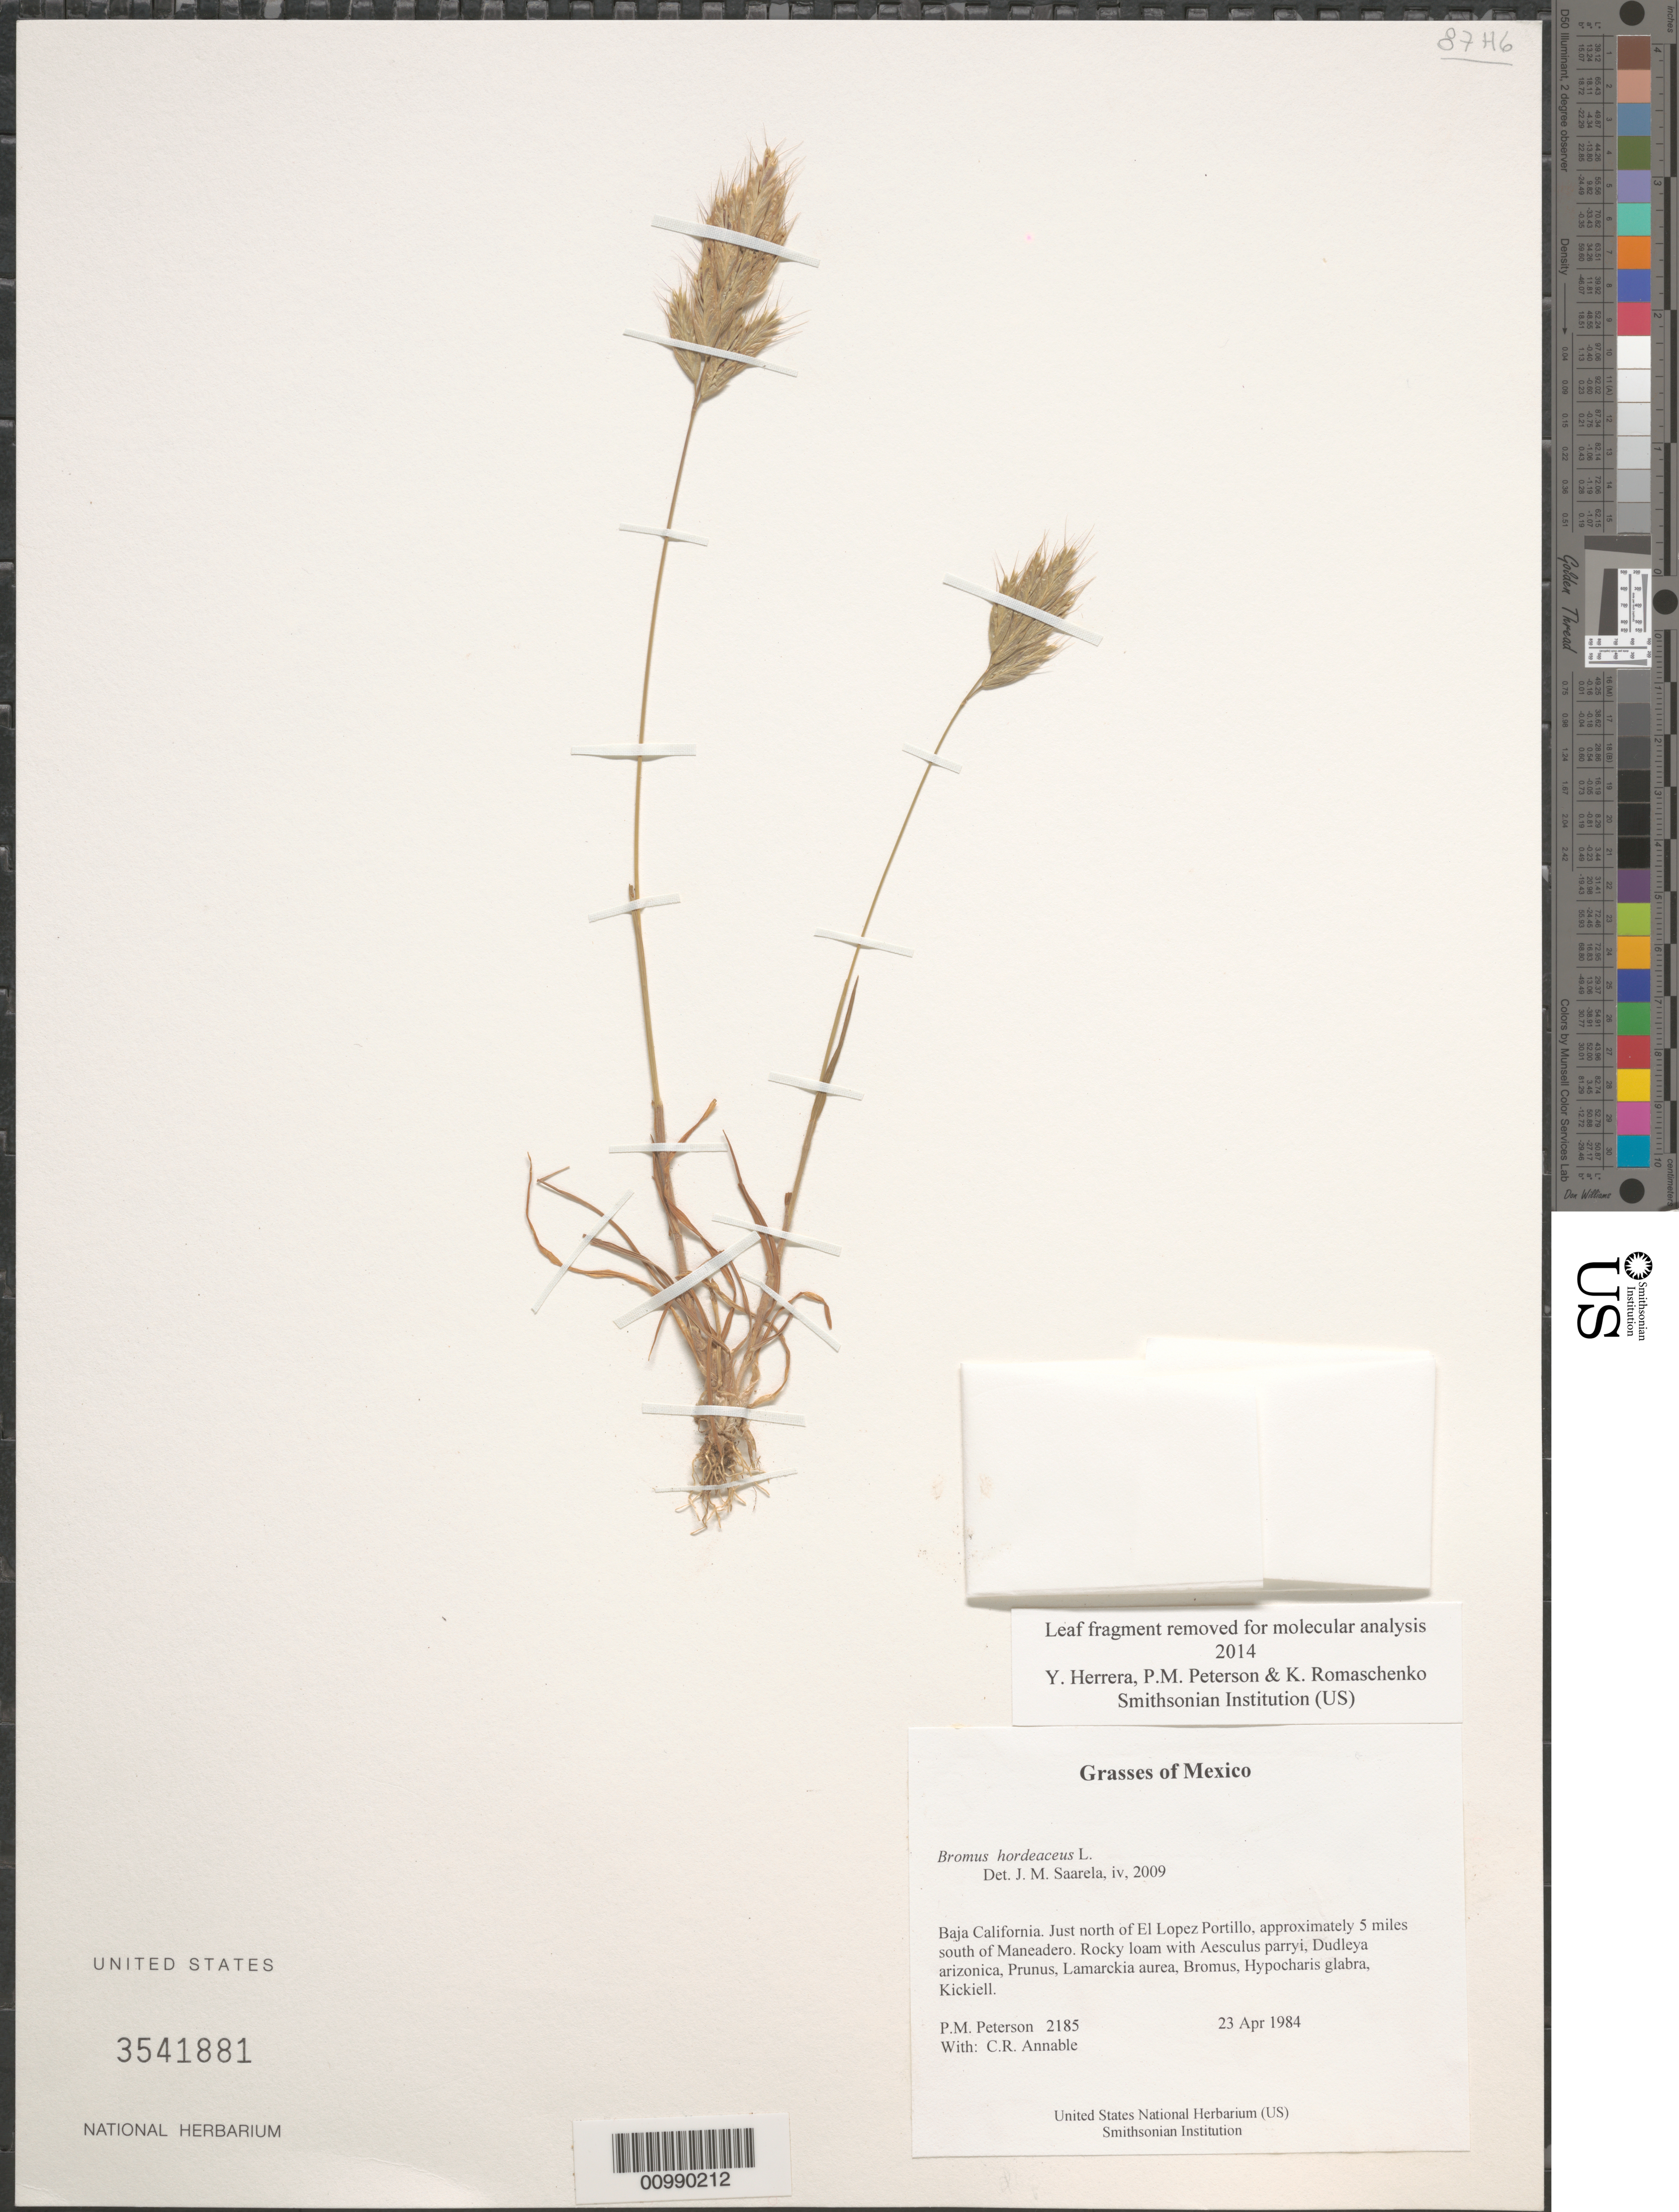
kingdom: Plantae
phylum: Tracheophyta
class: Liliopsida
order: Poales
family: Poaceae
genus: Bromus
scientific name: Bromus hordeaceus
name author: L.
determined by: Saarela, J. M., (CAN), Canadian Museum of Nature (CANADA)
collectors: P. M. Peterson & C. R. Annable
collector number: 02206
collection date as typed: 23 Apr 1984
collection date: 1984-04-23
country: Mexico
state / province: Baja California Norte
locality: Just north of El Lopez Portillo, approximately 5 miles south of Maneadero.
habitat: Rocky loam with Aesculus parryi, Dudleya arizonica, Prunus, Lamarckia aurea, Bromus, Hypocharis glabra, Kickiell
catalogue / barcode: US 3541881